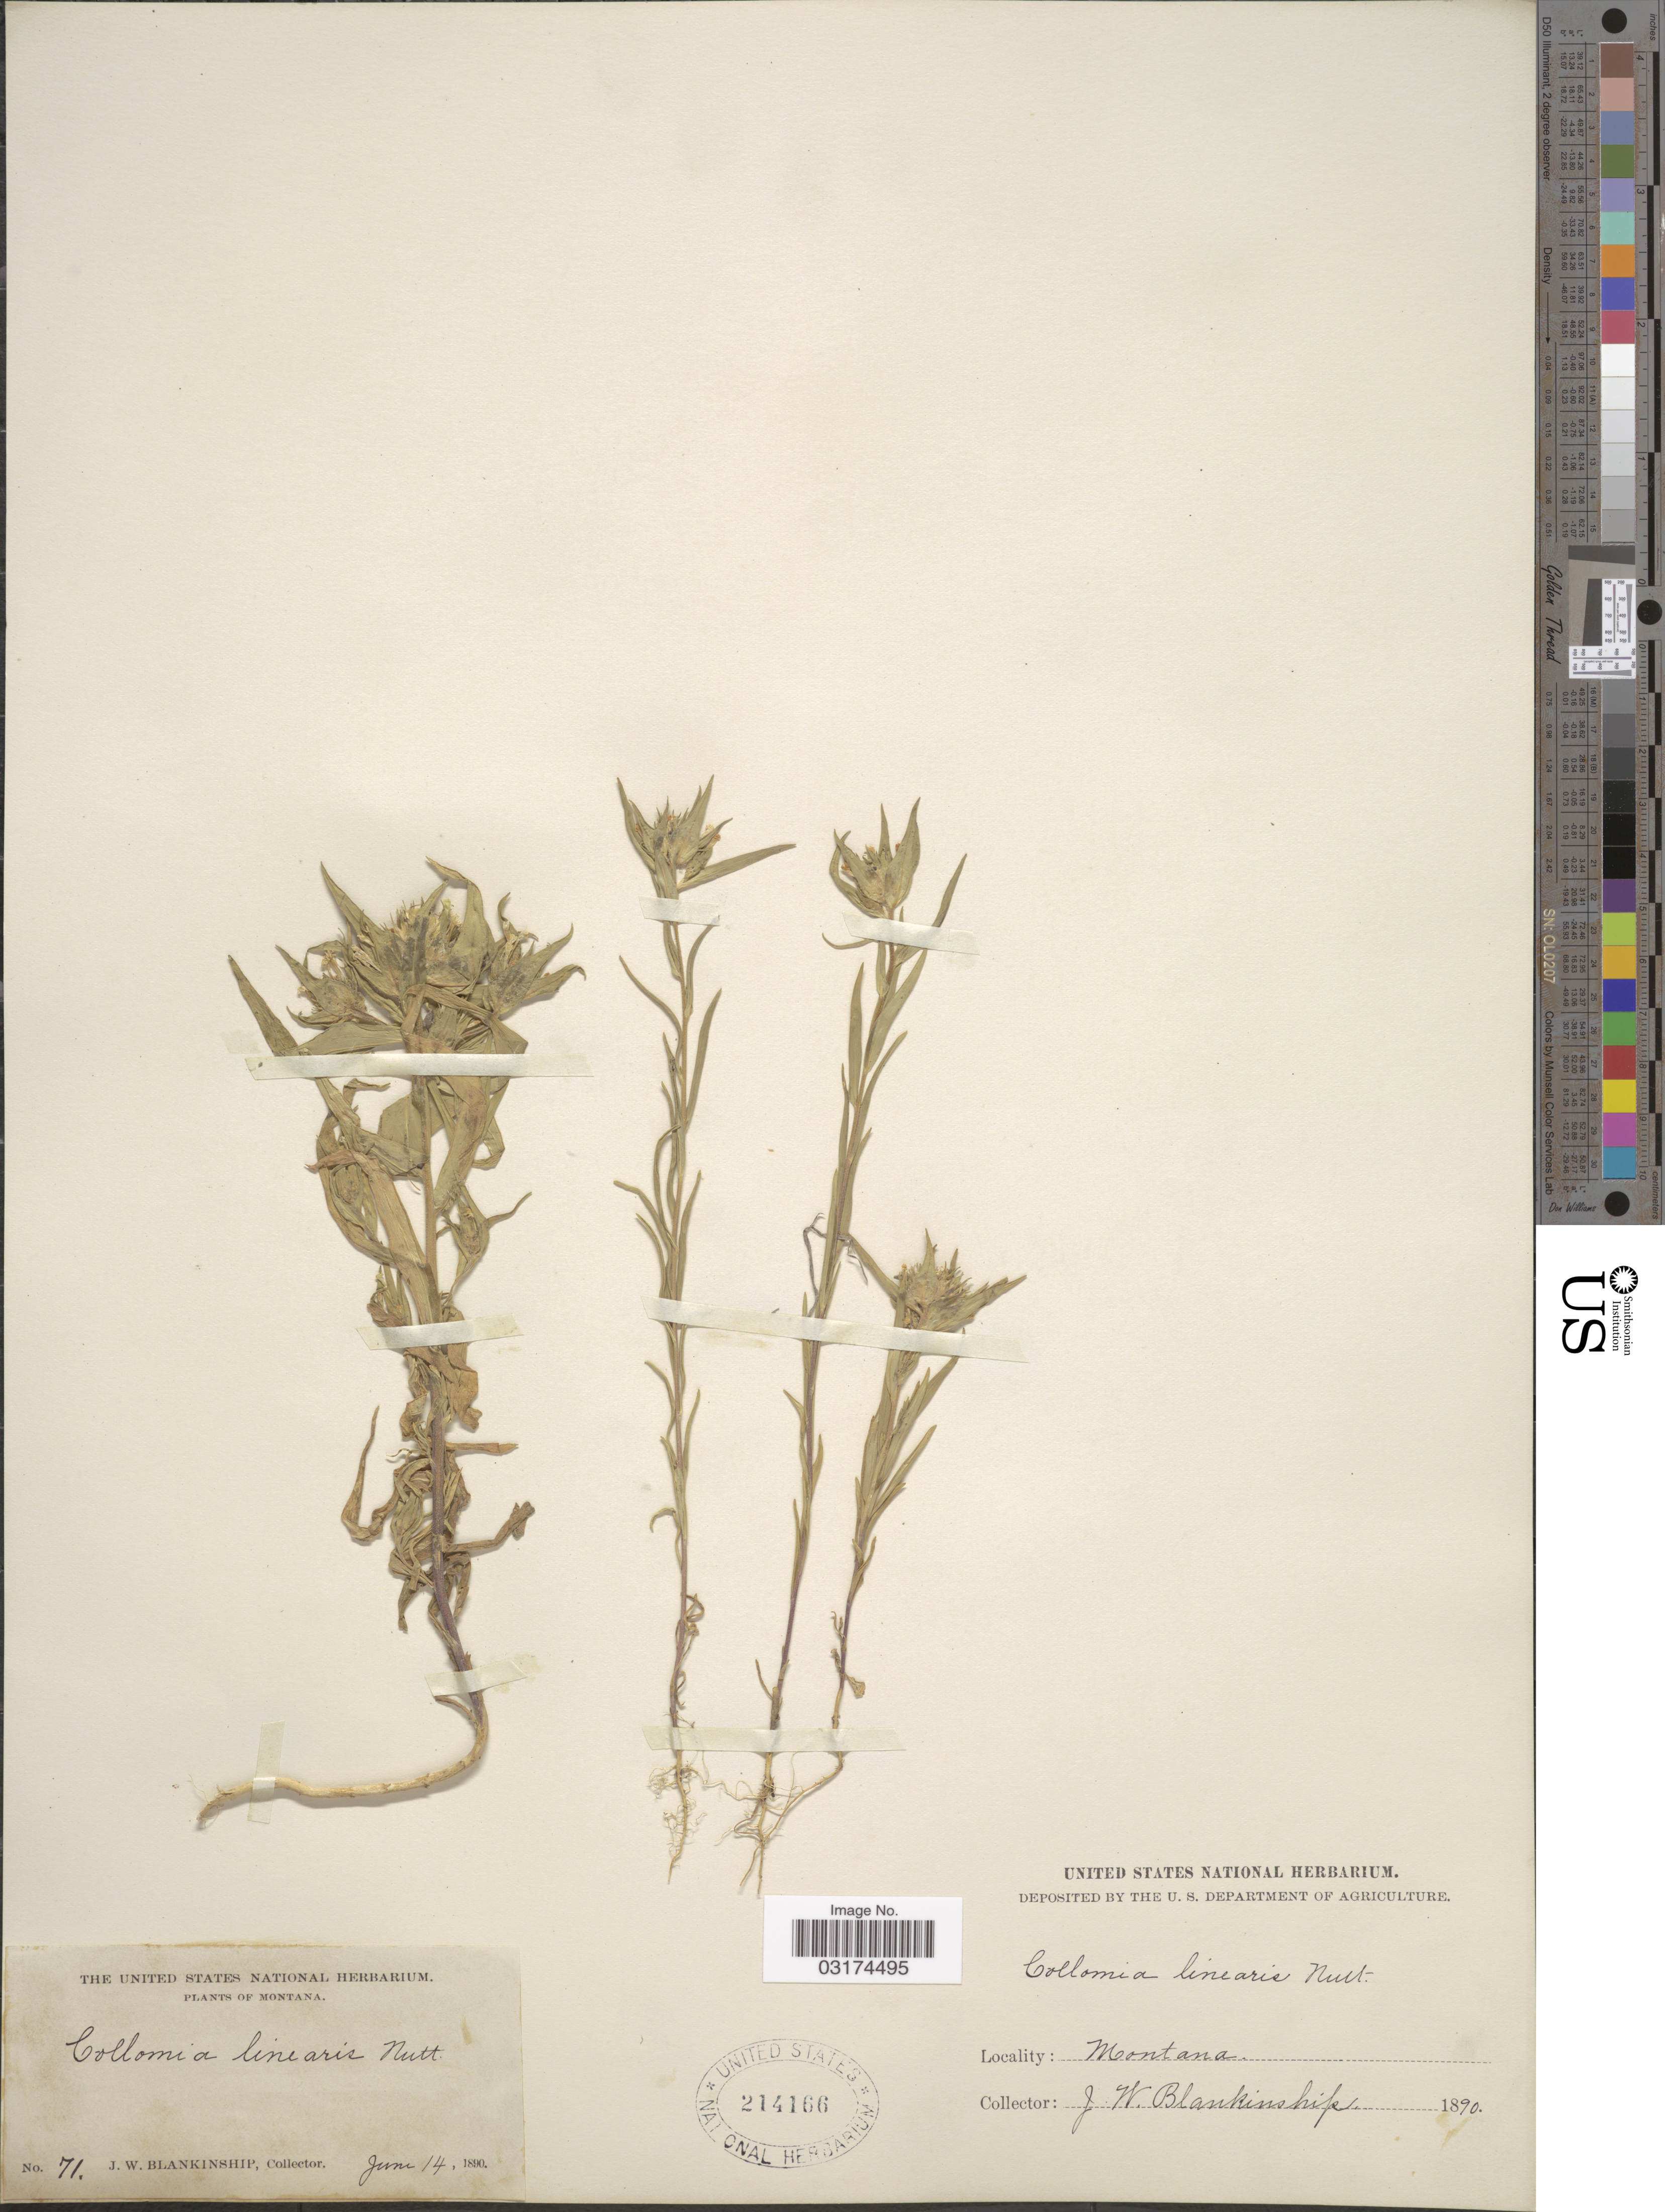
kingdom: Plantae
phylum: Tracheophyta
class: Magnoliopsida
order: Ericales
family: Polemoniaceae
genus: Collomia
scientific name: Collomia linearis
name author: Nutt.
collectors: J. W. Blankinship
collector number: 71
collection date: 1890-06-14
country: United States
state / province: Montana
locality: Montana.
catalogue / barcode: US 214166